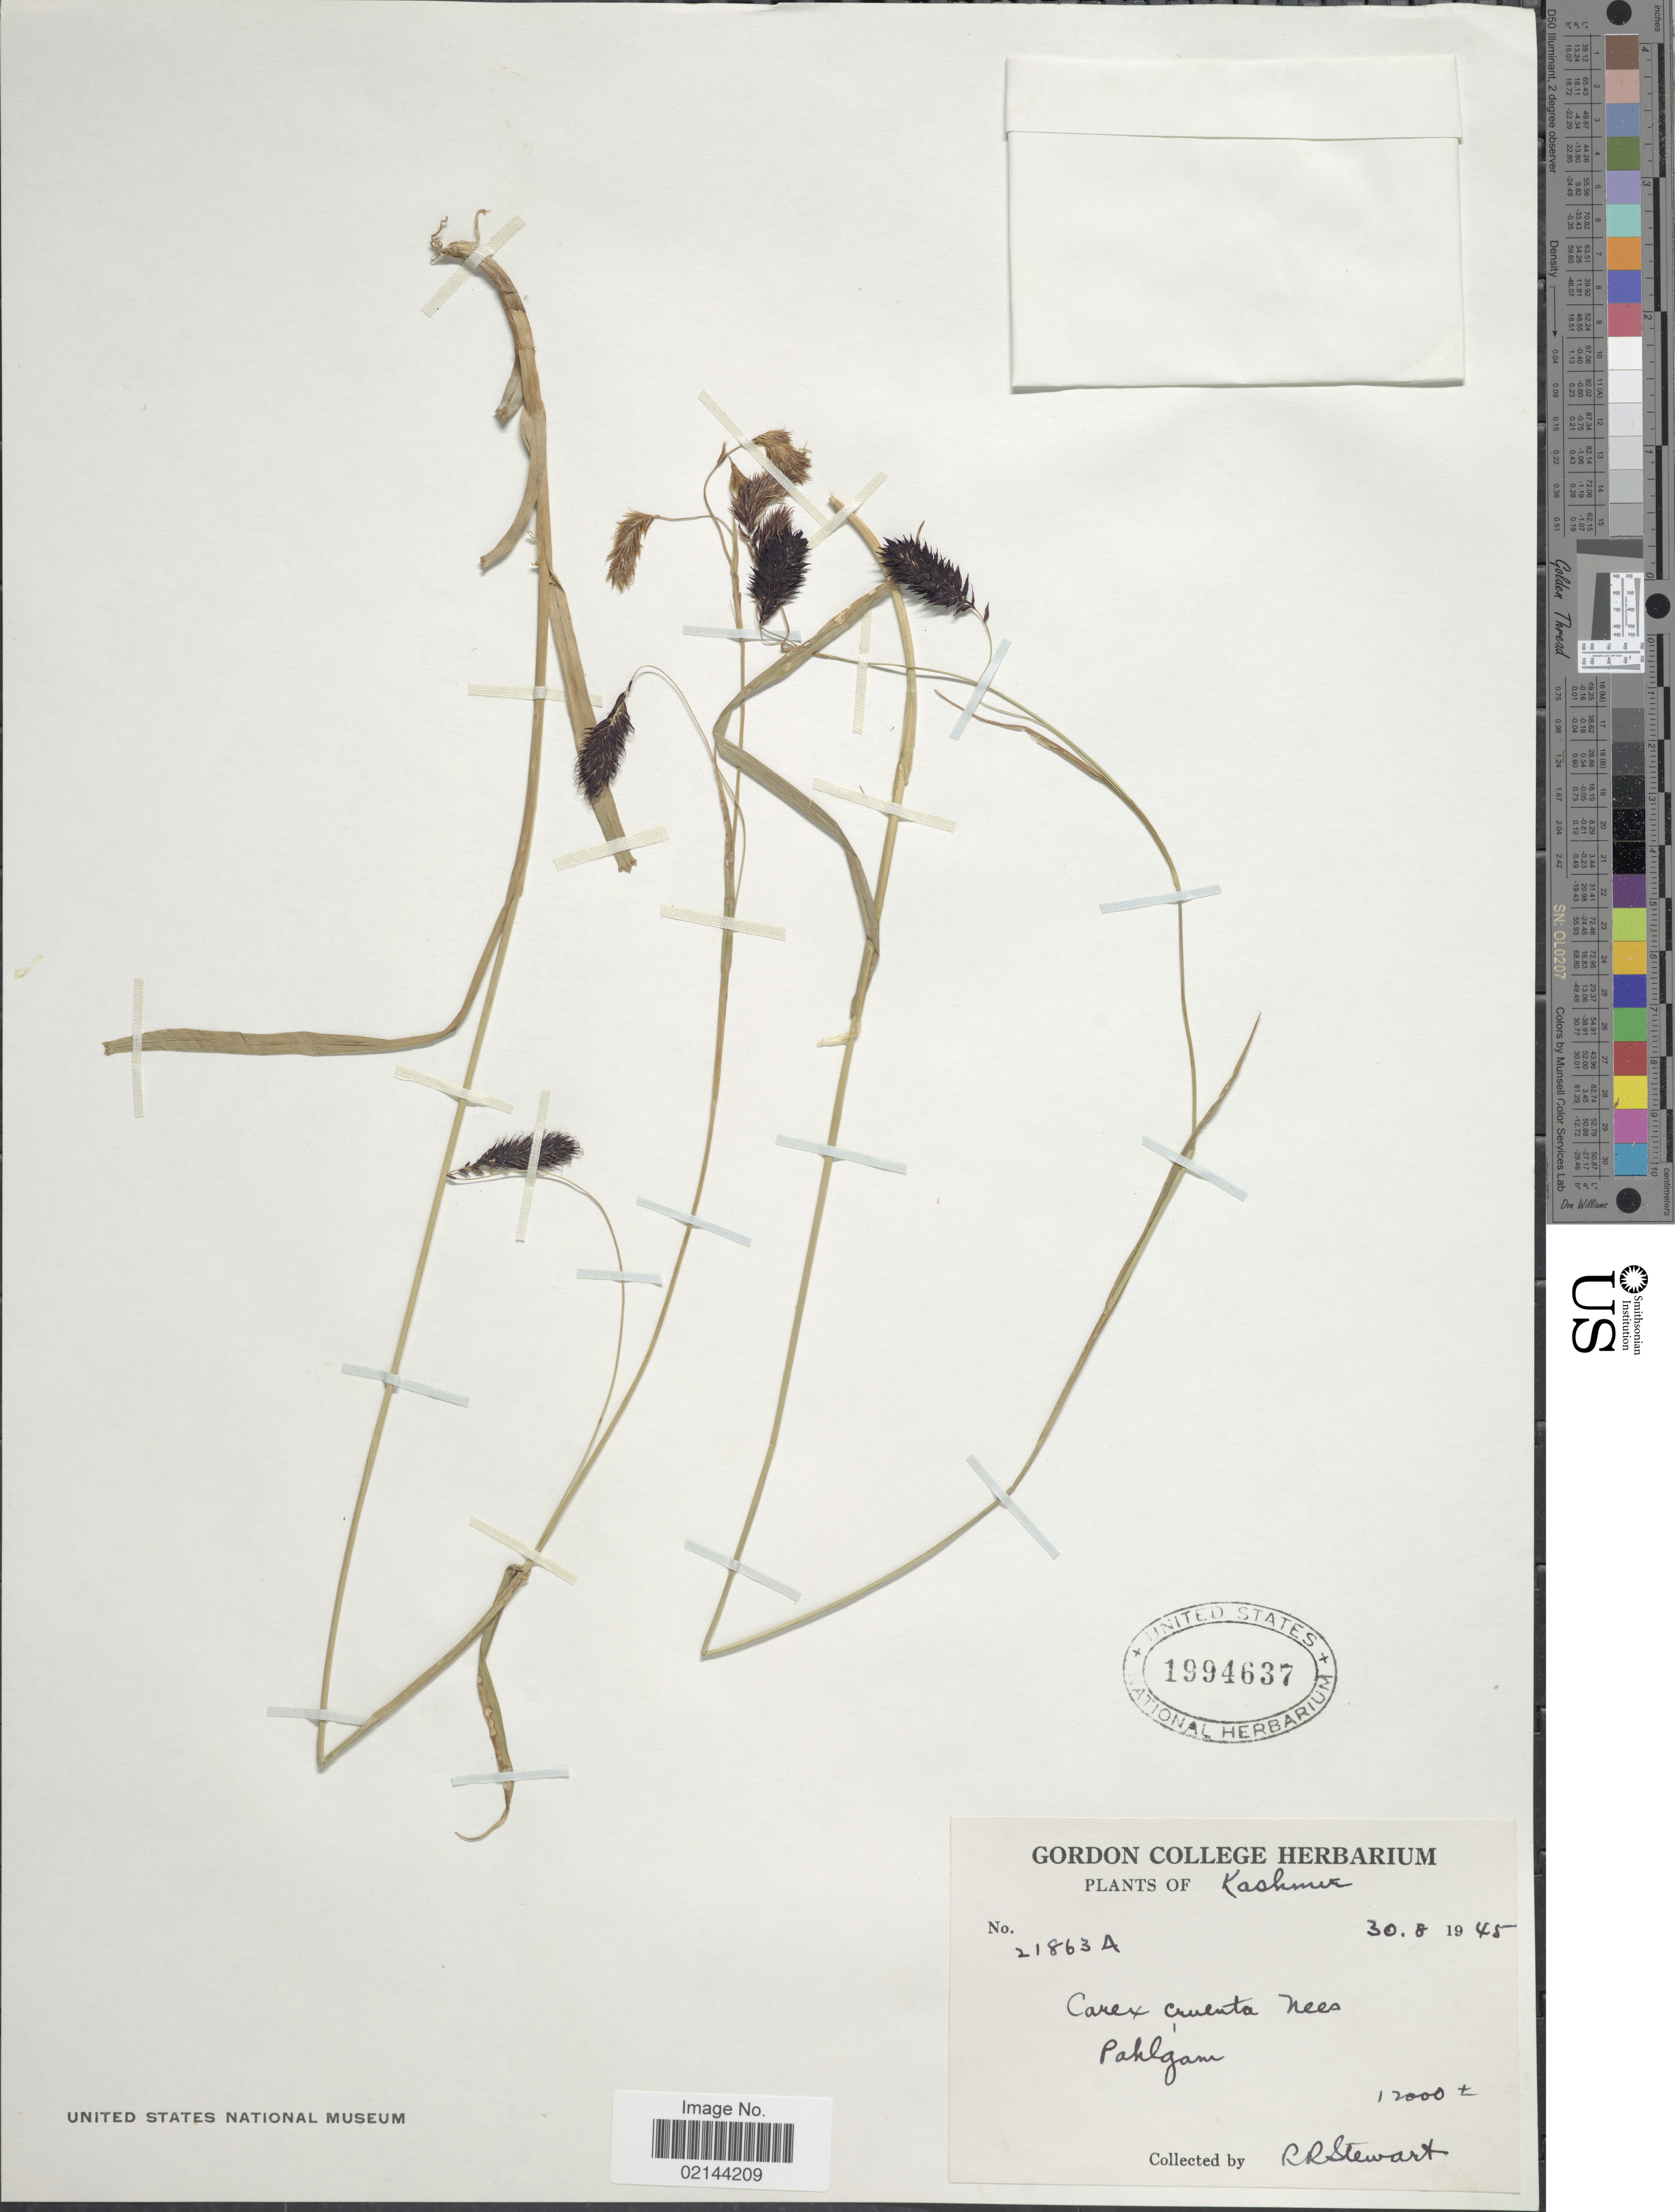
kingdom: Plantae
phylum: Tracheophyta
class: Liliopsida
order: Poales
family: Cyperaceae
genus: Carex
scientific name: Carex cruenta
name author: Nees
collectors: R. R. Stewart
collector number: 21863A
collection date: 1945-08-30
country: India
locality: Kashmir, Pahlgam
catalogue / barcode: US 1994637